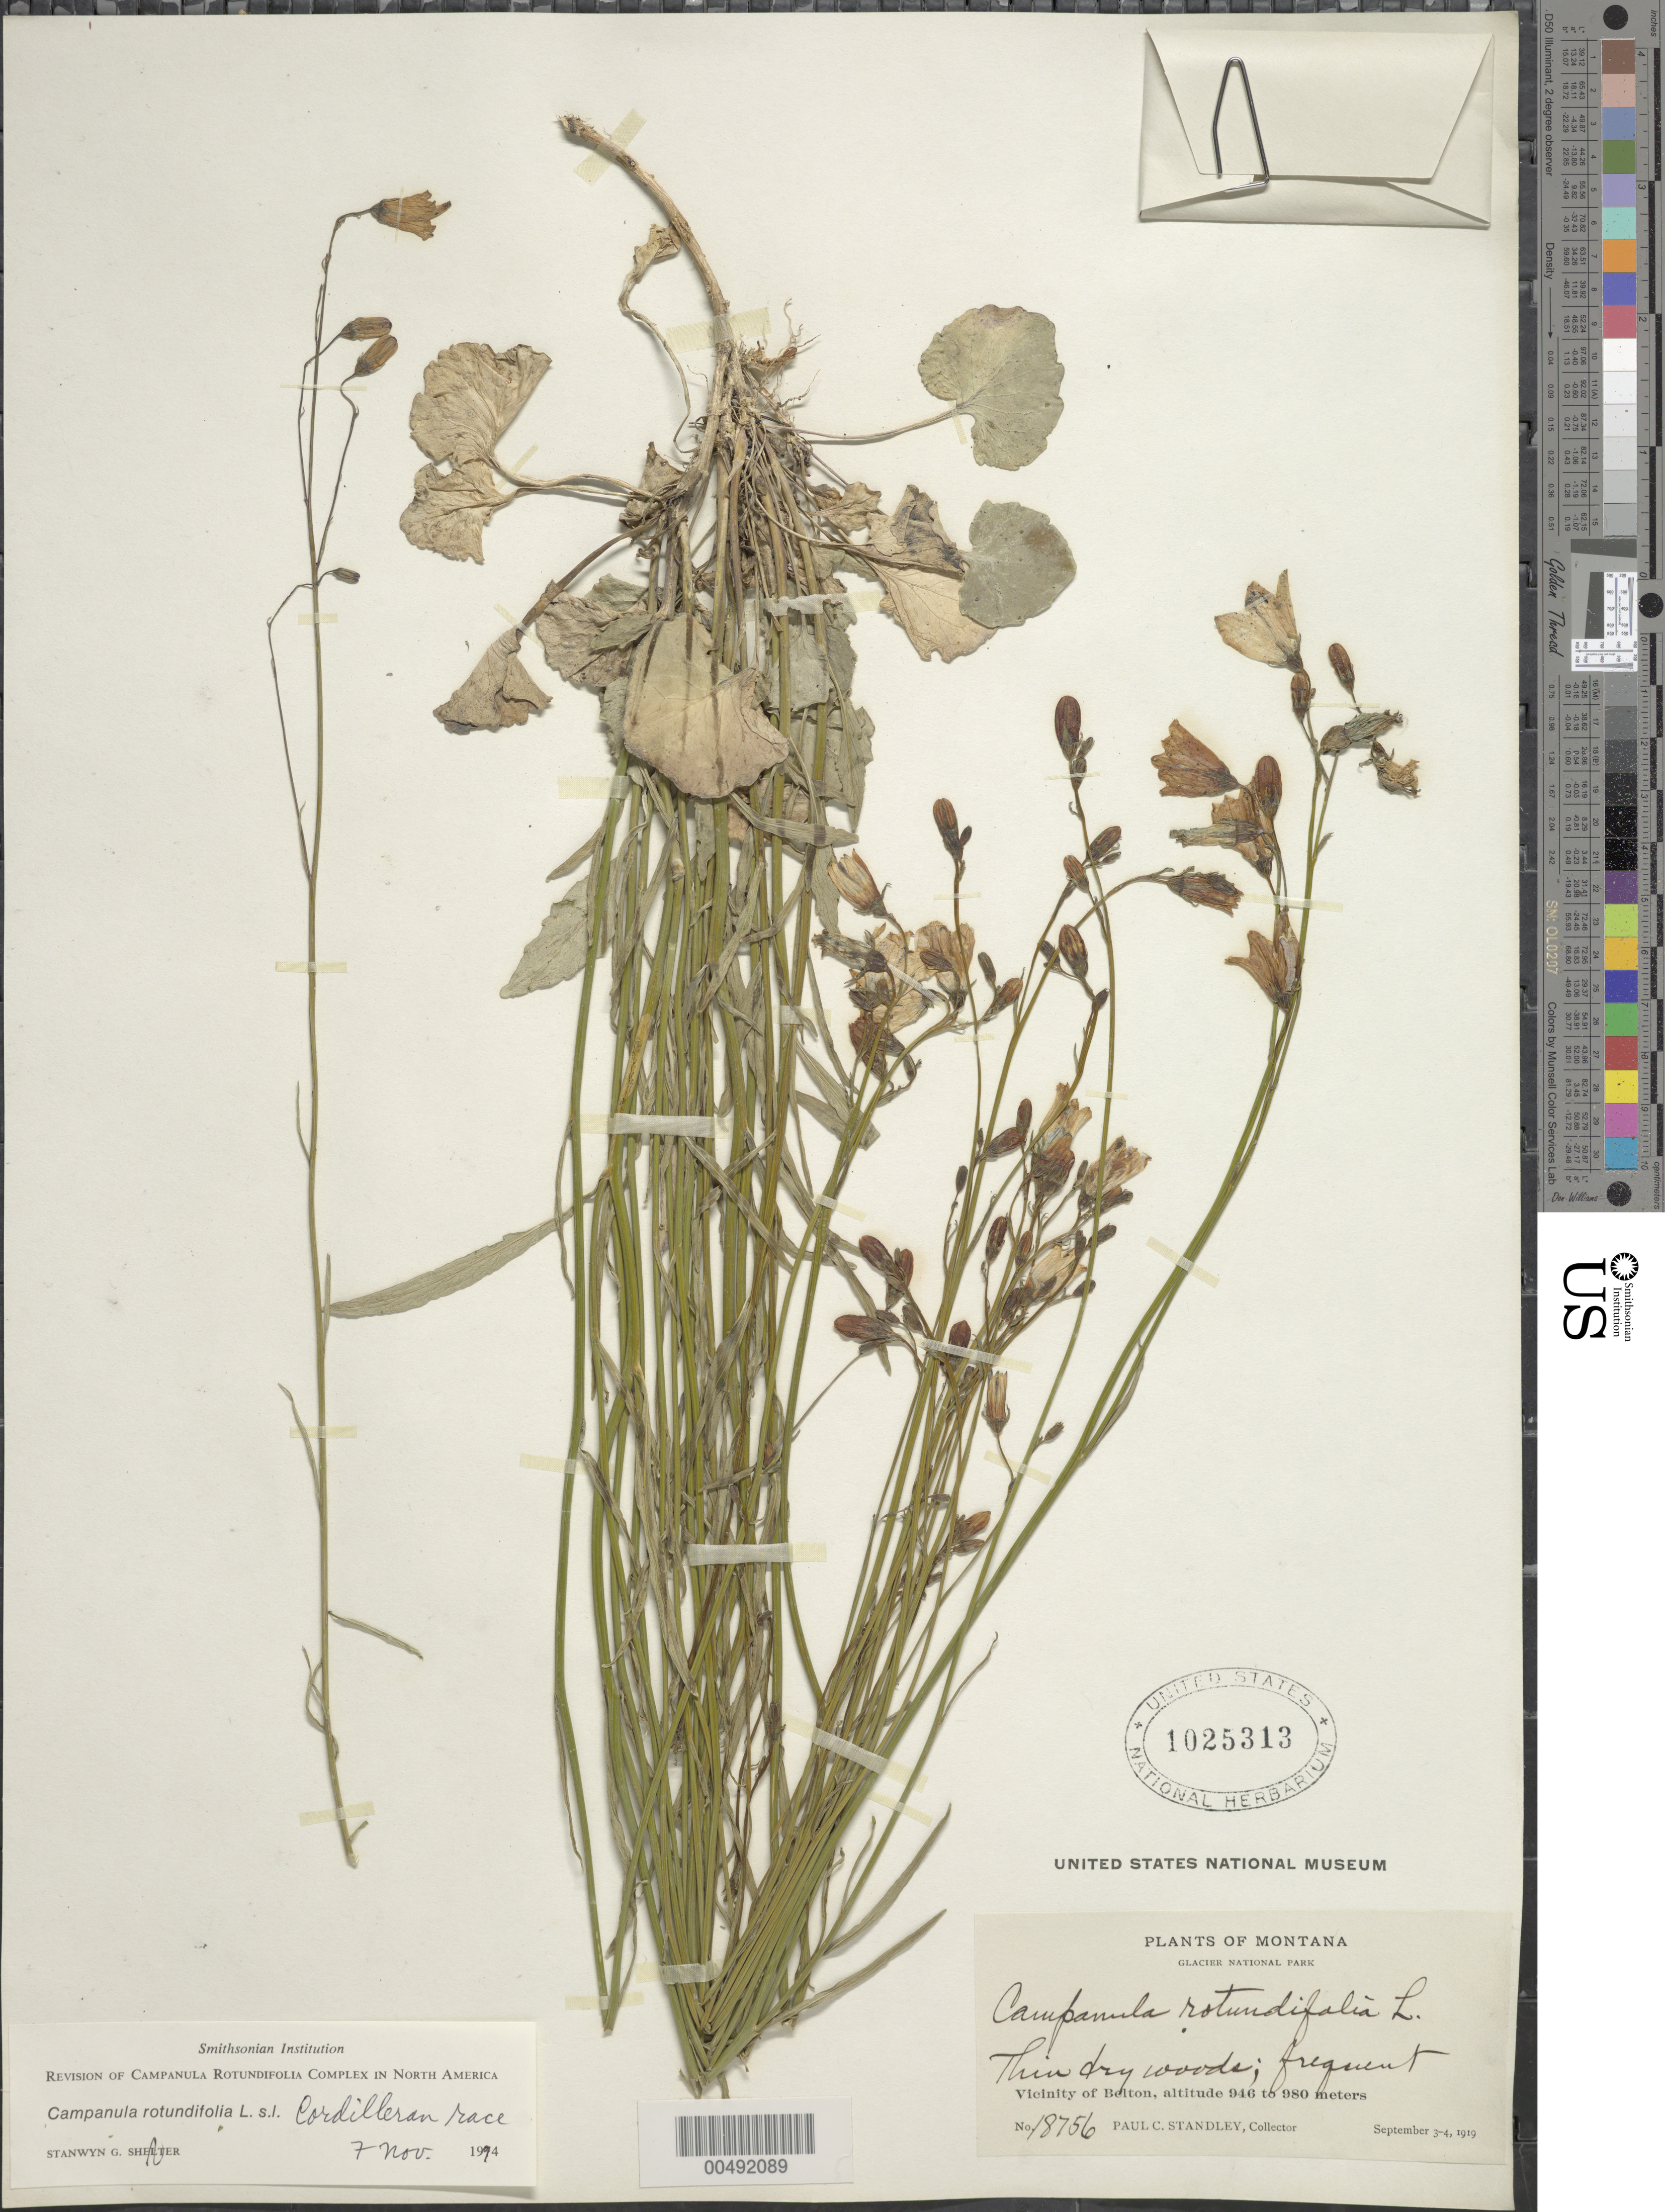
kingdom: Plantae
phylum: Tracheophyta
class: Magnoliopsida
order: Asterales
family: Campanulaceae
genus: Campanula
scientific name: Campanula rotundifolia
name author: L.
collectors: P. C. Standley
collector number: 18756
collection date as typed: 03 Sep 1919 to 04 Sep 1919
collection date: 1919-09-03/1919-09-04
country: United States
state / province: Montana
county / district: Flathead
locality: Glacier National Park, vicinity of Belton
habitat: thin dry woods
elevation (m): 946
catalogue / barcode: US 1025313